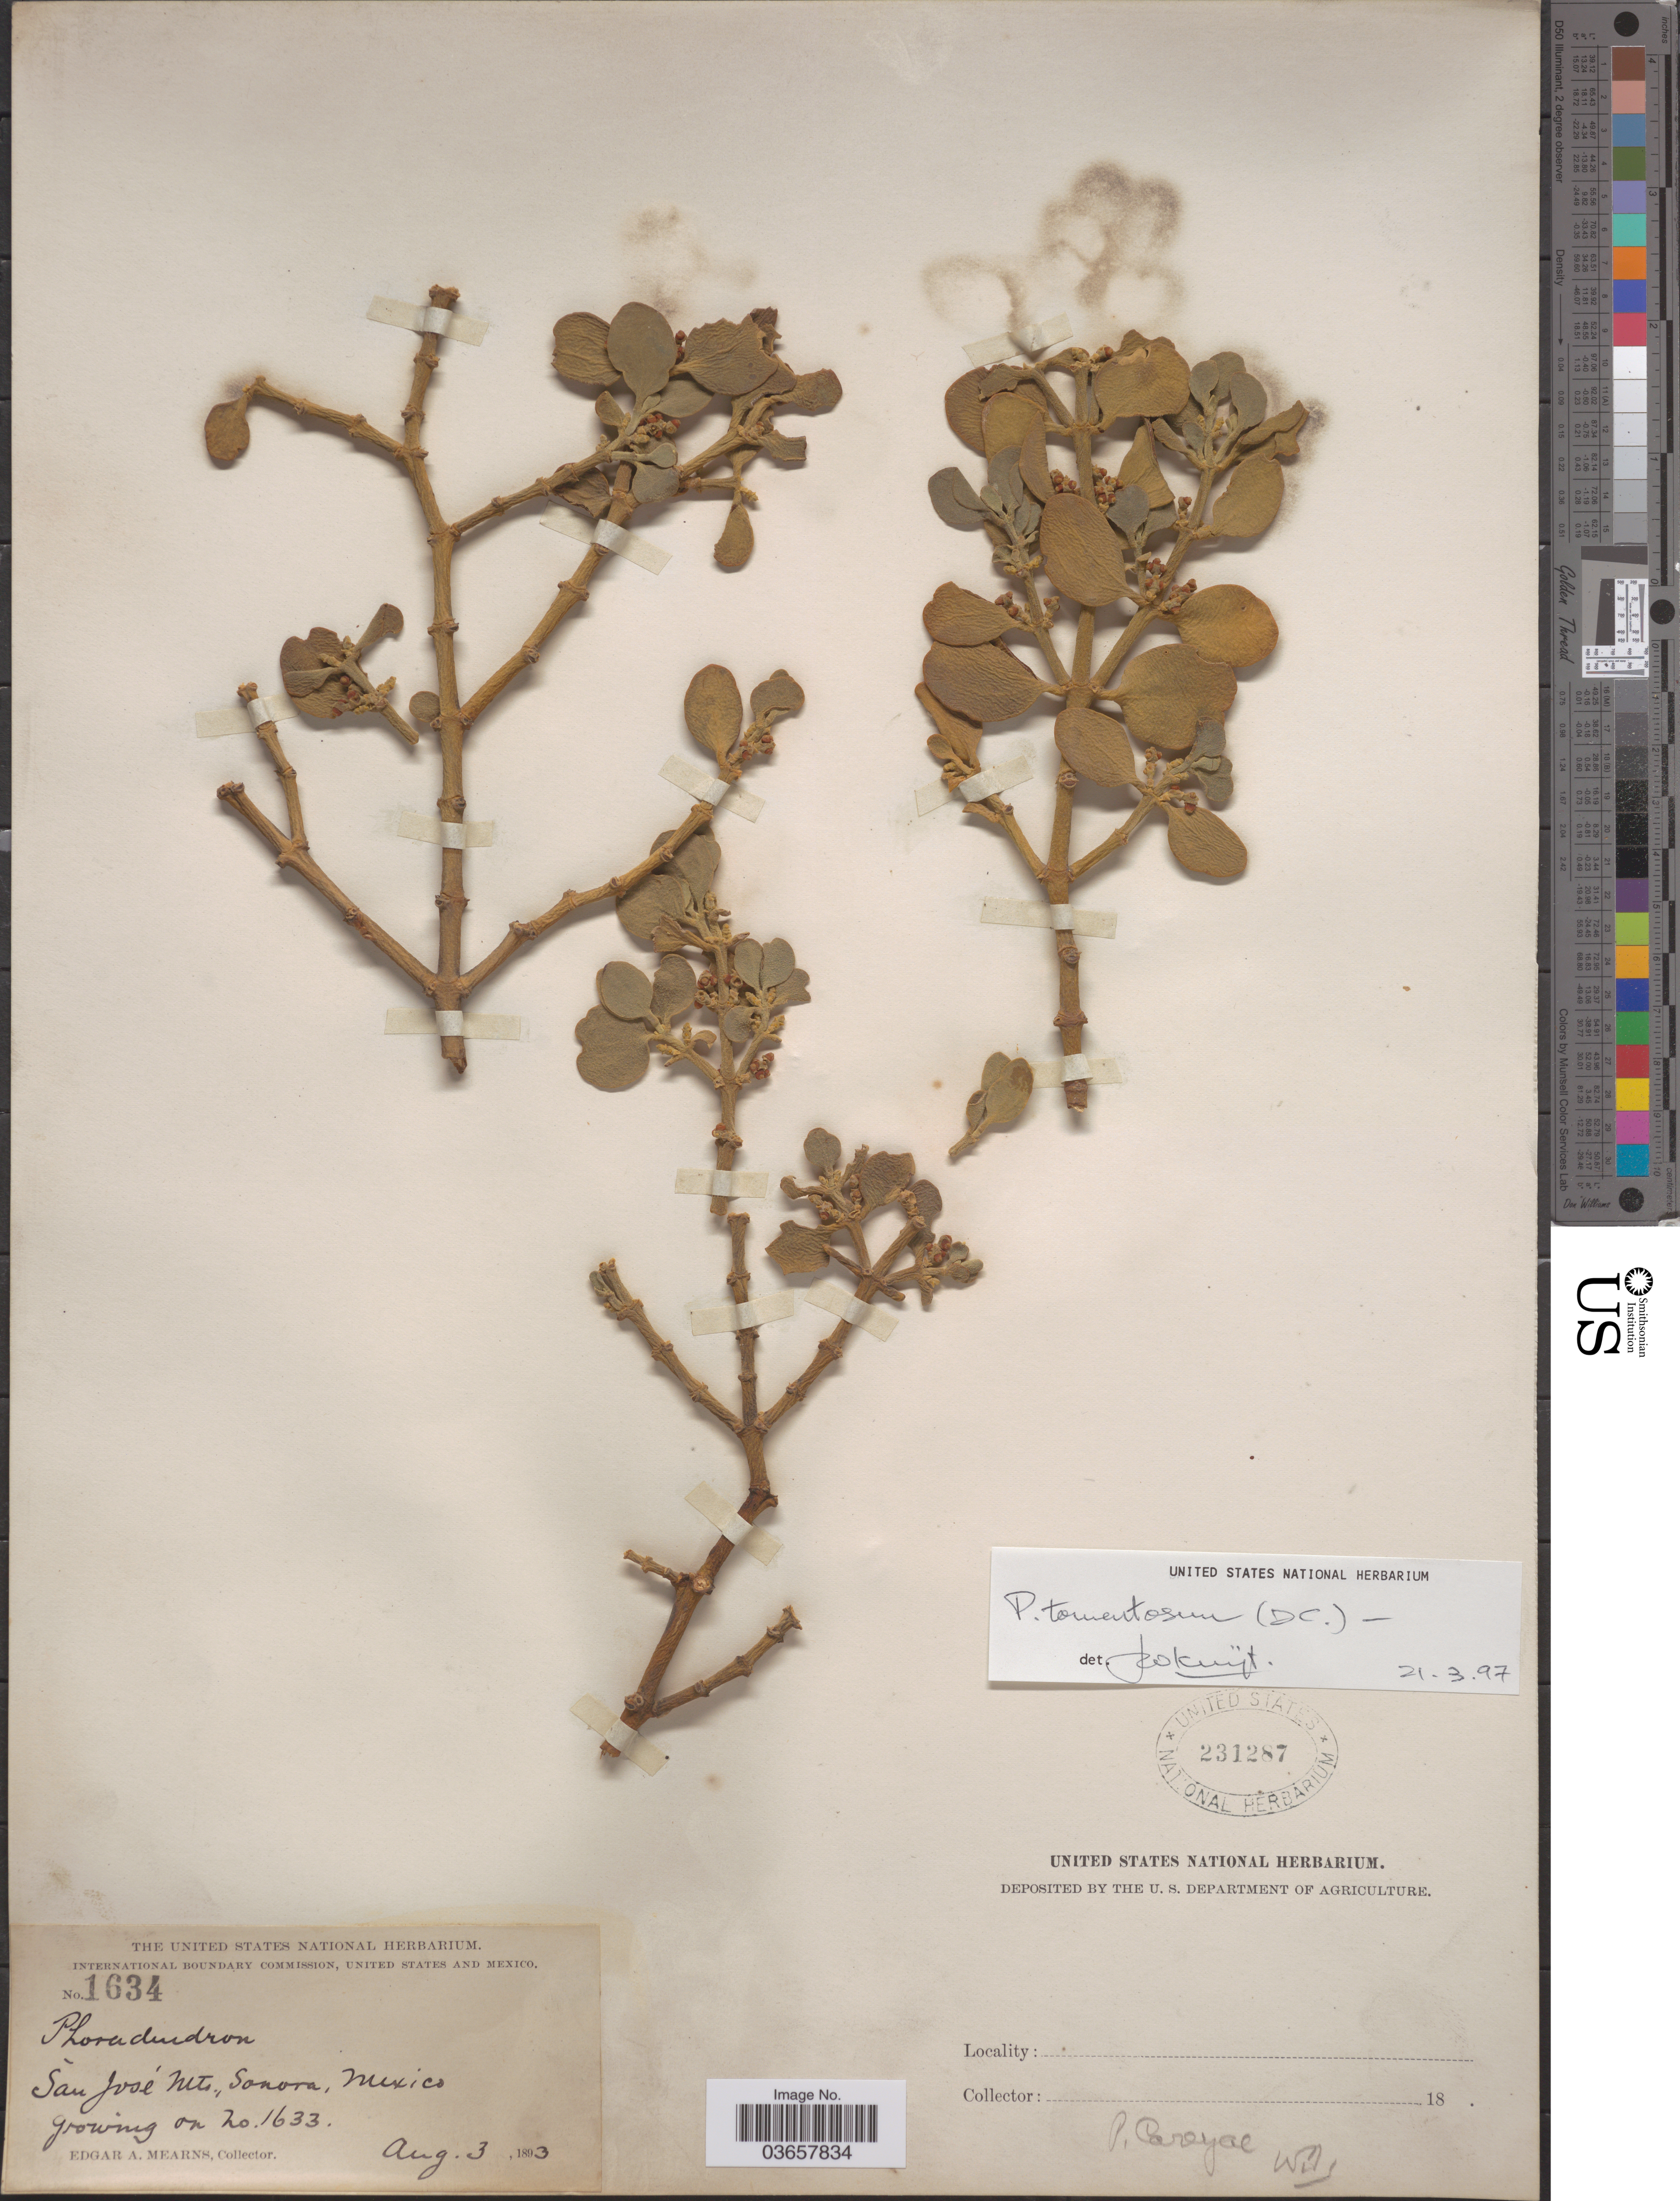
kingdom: Plantae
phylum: Tracheophyta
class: Magnoliopsida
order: Santalales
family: Viscaceae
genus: Phoradendron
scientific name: Phoradendron tomentosum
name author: DC.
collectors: E. A. Mearns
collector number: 1634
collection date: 1893-08-03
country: Mexico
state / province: Sonora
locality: San José Mts.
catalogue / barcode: US 231287